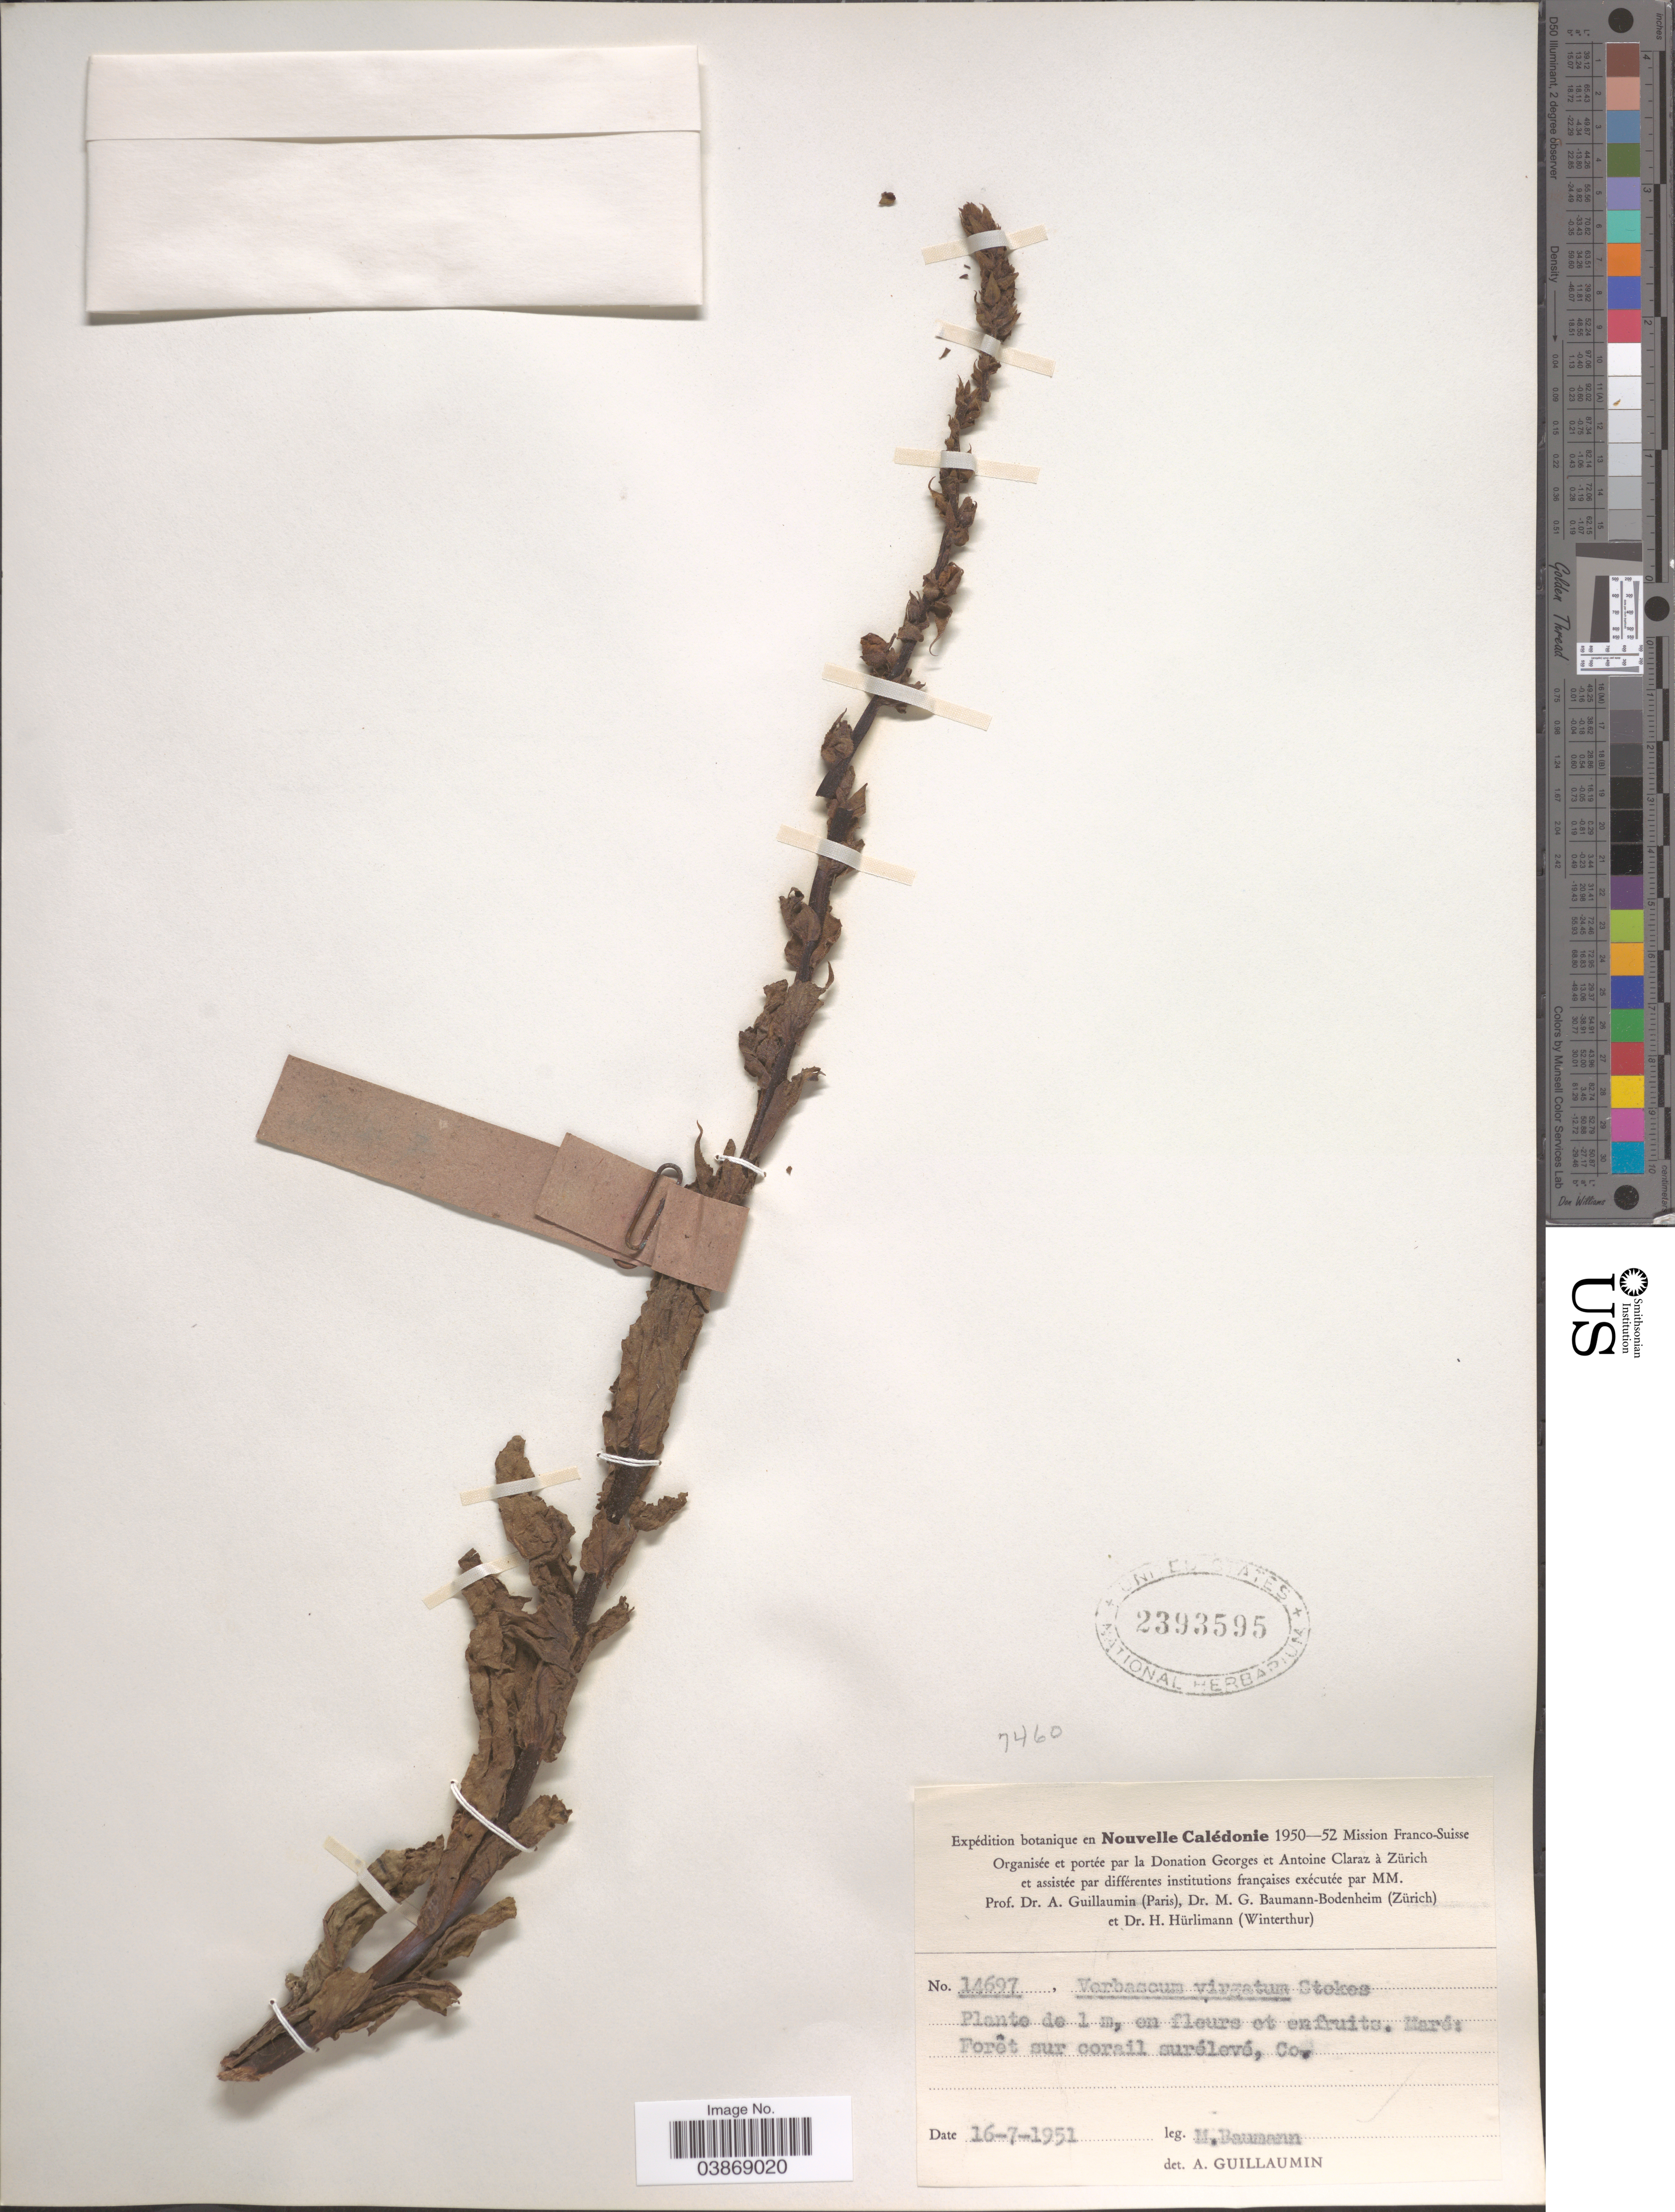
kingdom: Plantae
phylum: Tracheophyta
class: Magnoliopsida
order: Lamiales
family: Scrophulariaceae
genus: Verbascum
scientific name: Verbascum virgatum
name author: Stokes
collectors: M. G. Baumann-Bodenheim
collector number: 14697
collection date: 1951-07-16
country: New Caledonia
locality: Nouvelle Calédonie. Mare: Forêt sur corail surélevé, Co.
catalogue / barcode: US 2393595